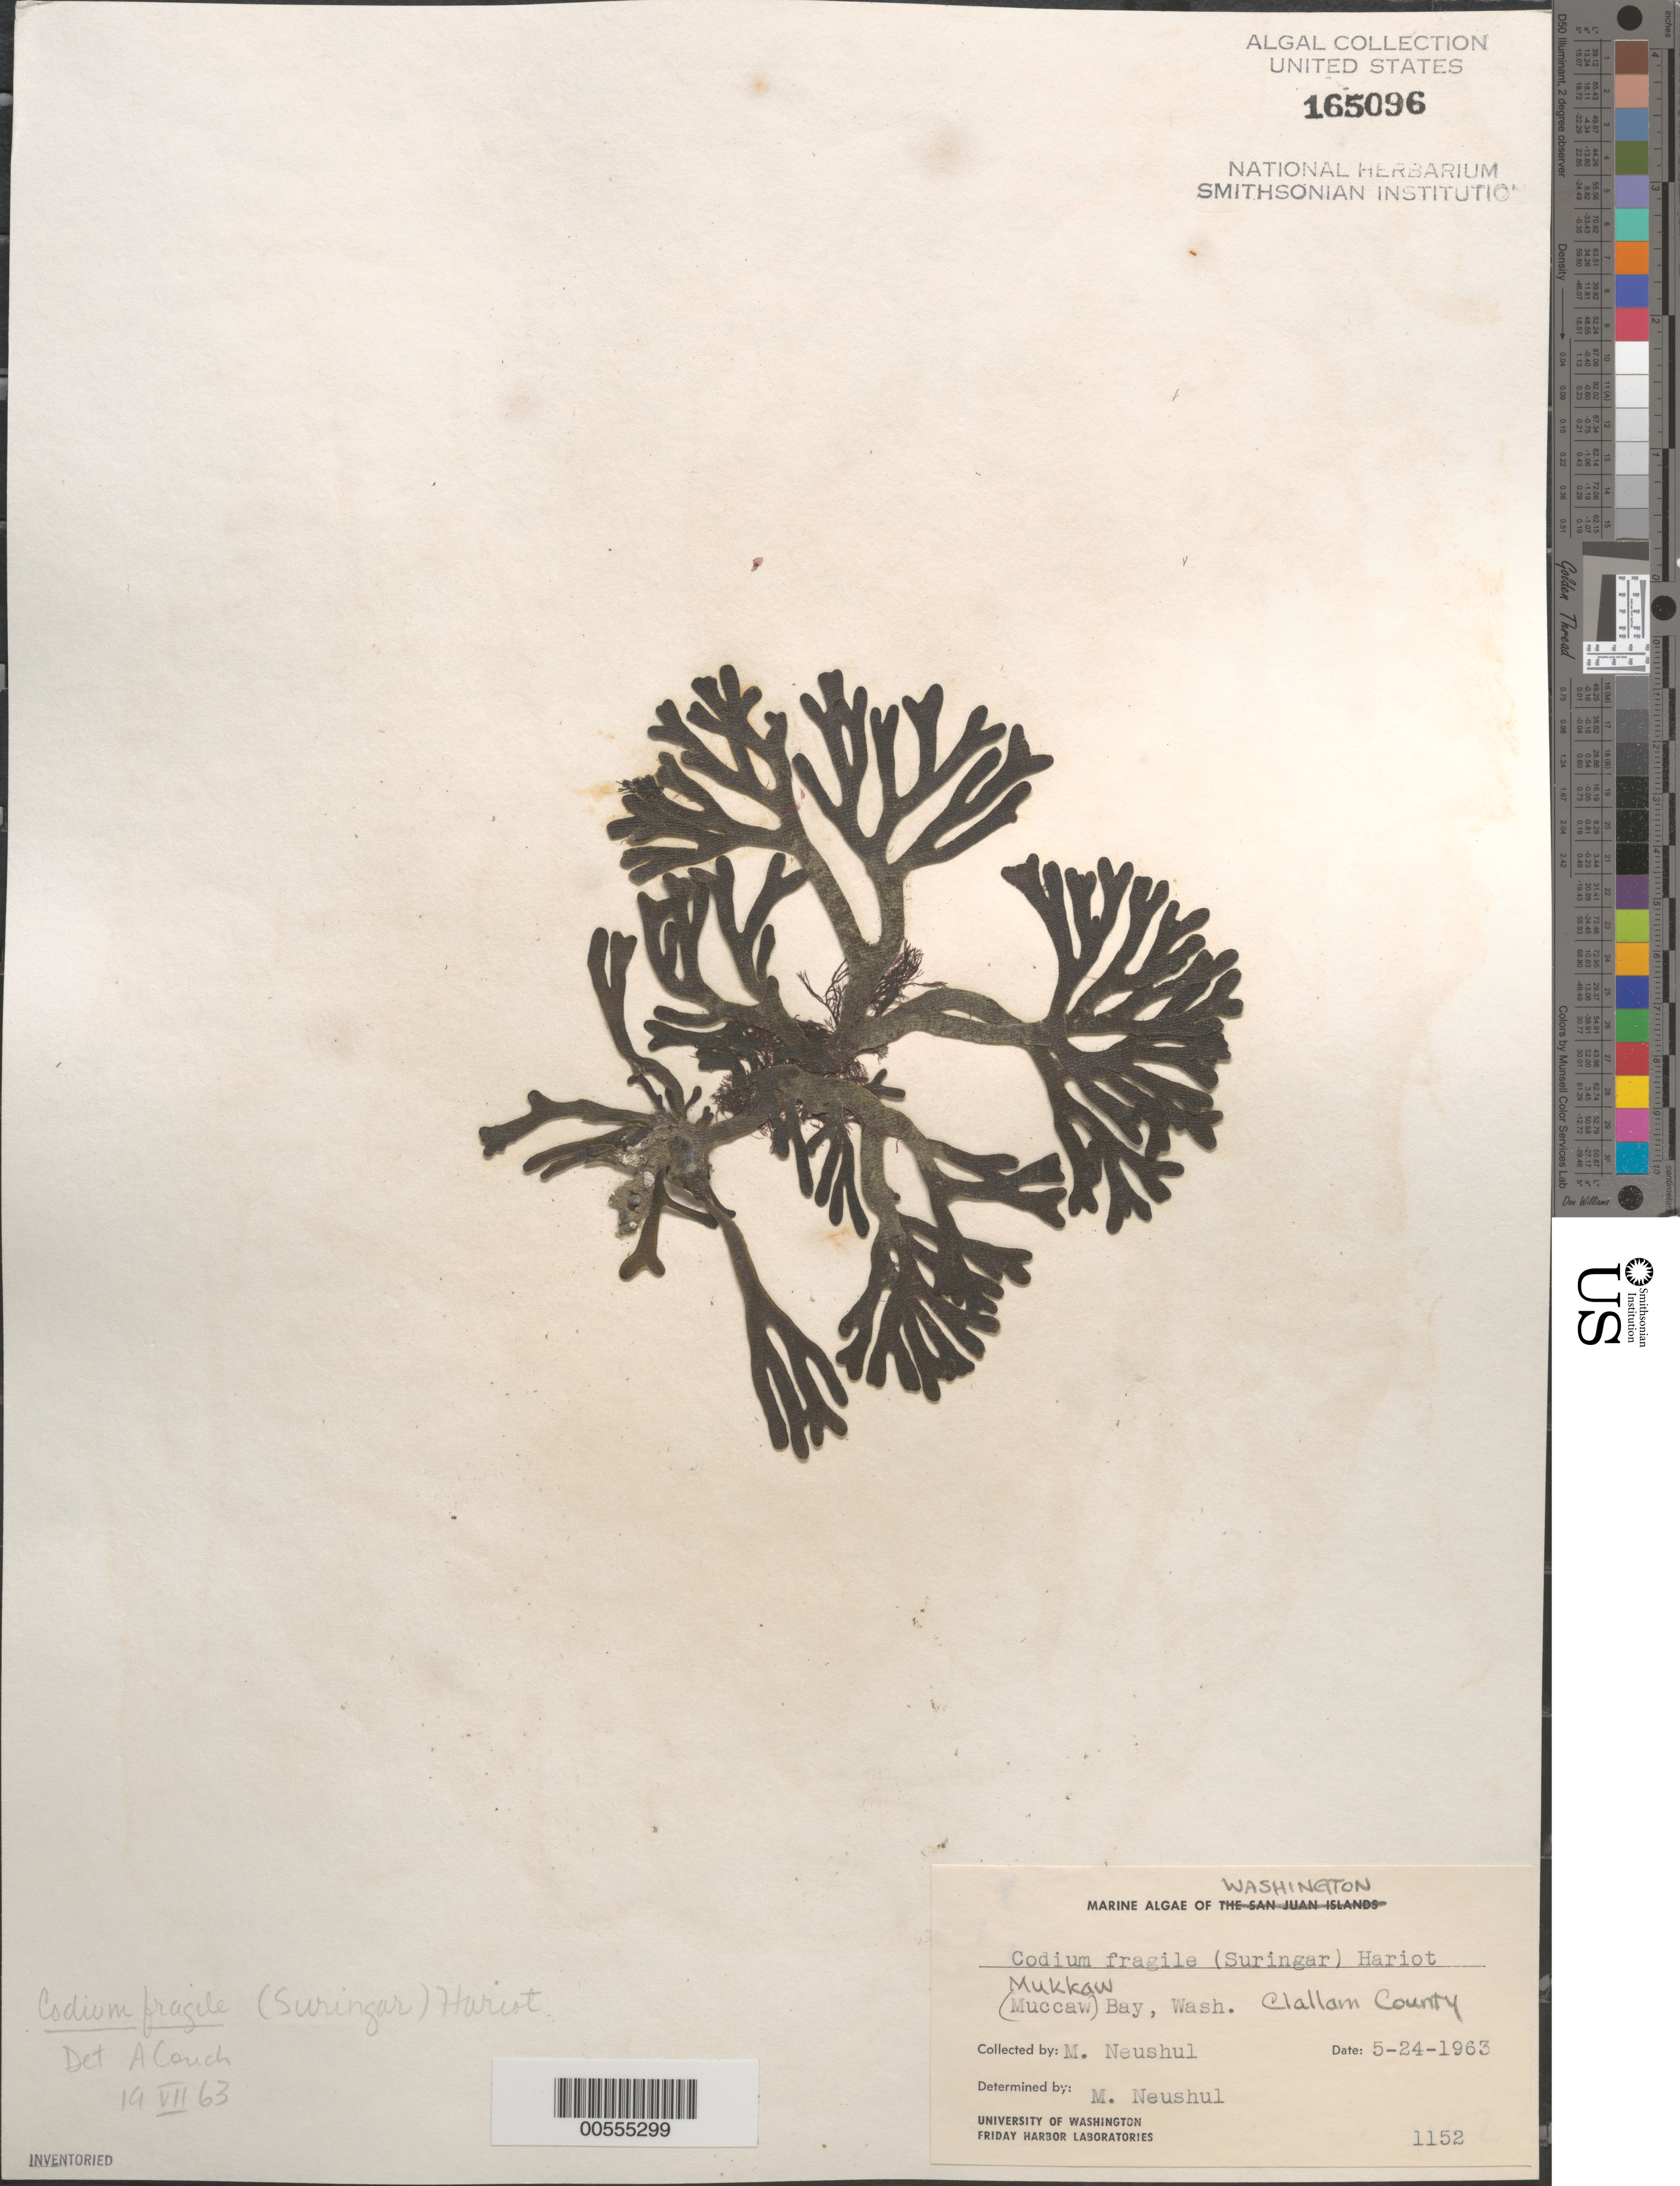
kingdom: Plantae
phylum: Chlorophyta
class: Ulvophyceae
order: Bryopsidales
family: Codiaceae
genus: Codium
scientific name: Codium fragile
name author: (Suringar) P. Hariot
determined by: Neushul, M.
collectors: M. Neushul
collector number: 1152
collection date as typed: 24 May 1963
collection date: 1963-05-24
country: United States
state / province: Washington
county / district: Clallam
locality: Mukkaw Bay (Muccaw Bay)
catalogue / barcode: US 165096